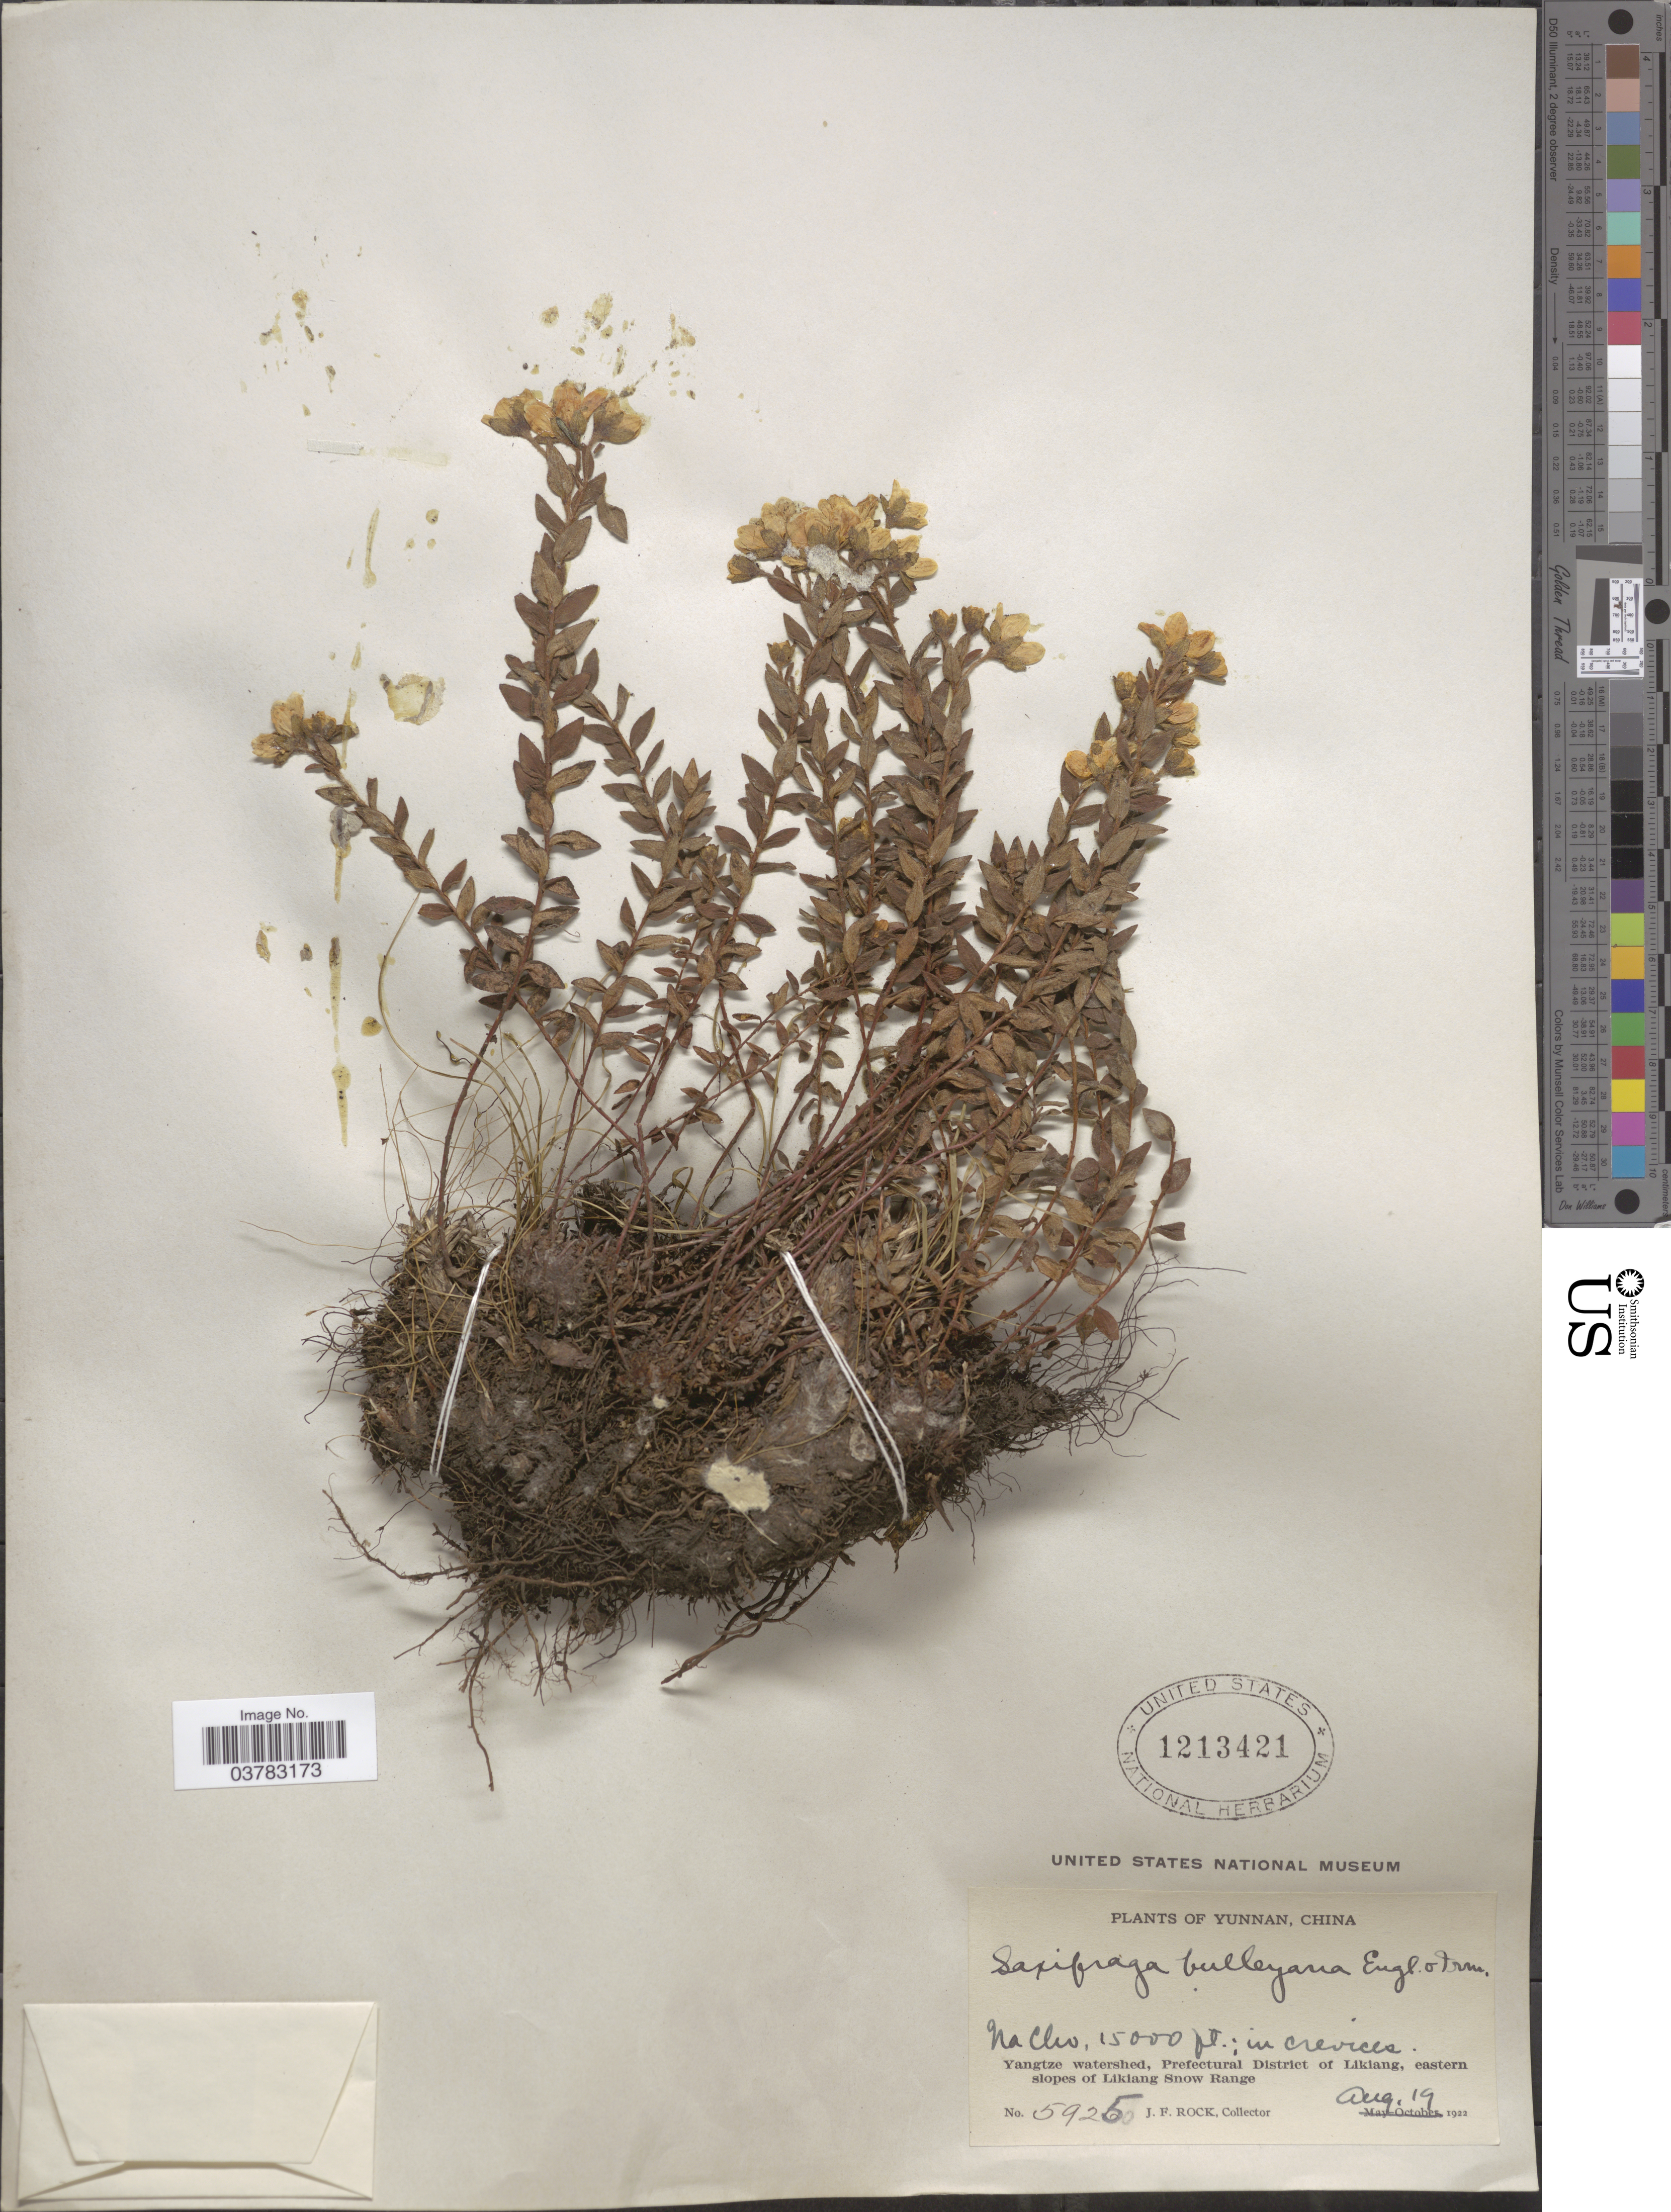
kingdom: Plantae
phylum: Tracheophyta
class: Magnoliopsida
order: Saxifragales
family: Saxifragaceae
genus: Saxifraga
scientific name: Saxifraga bulleyana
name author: Engl. & Irmsch.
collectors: J. Rock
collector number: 5925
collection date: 1922-08-19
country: China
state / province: Yunnan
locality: Na Cho. Yangtze watershed, Prefectural District of Likiang, eastern slopes of Likiang Snow Range.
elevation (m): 4572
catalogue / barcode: US 1213421